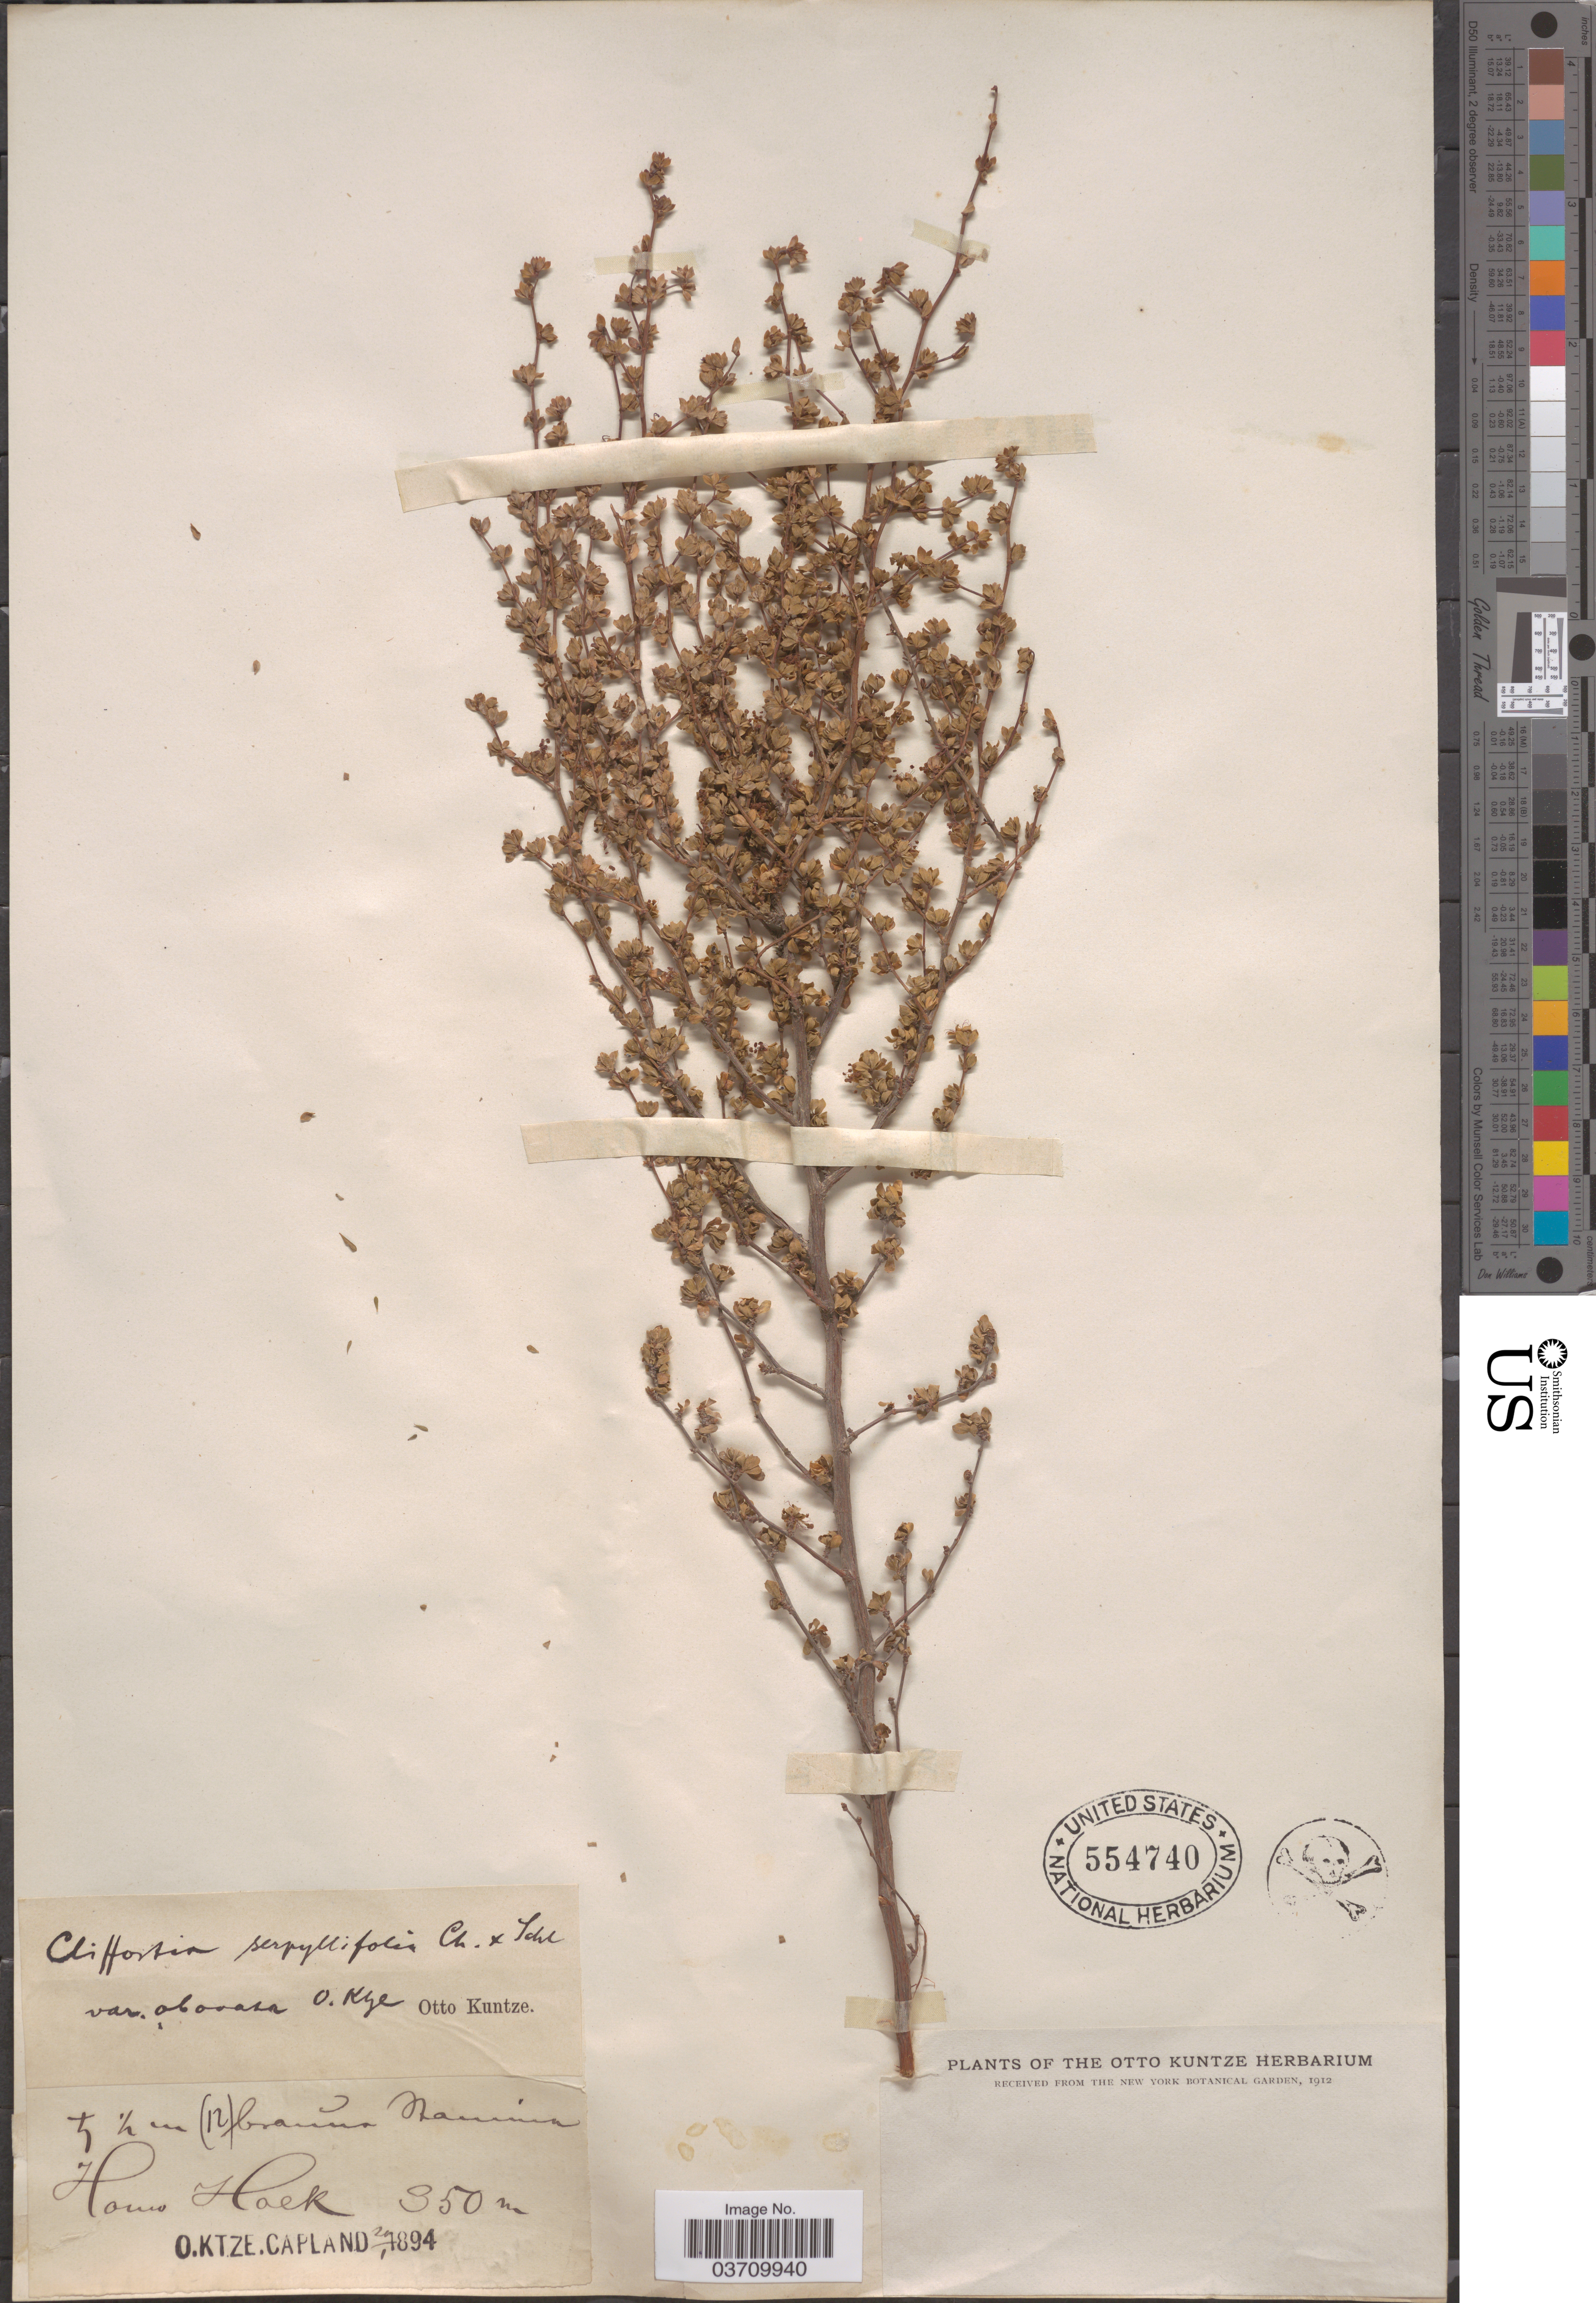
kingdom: Plantae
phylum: Tracheophyta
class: Magnoliopsida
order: Rosales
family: Rosaceae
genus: Cliffortia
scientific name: Cliffortia serpyllifolia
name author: Cham. & Schltdl.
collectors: C.E.O. Kuntze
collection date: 1894-01-20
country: South Africa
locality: Houw Hoek. Capland.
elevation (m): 350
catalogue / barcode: US 554740